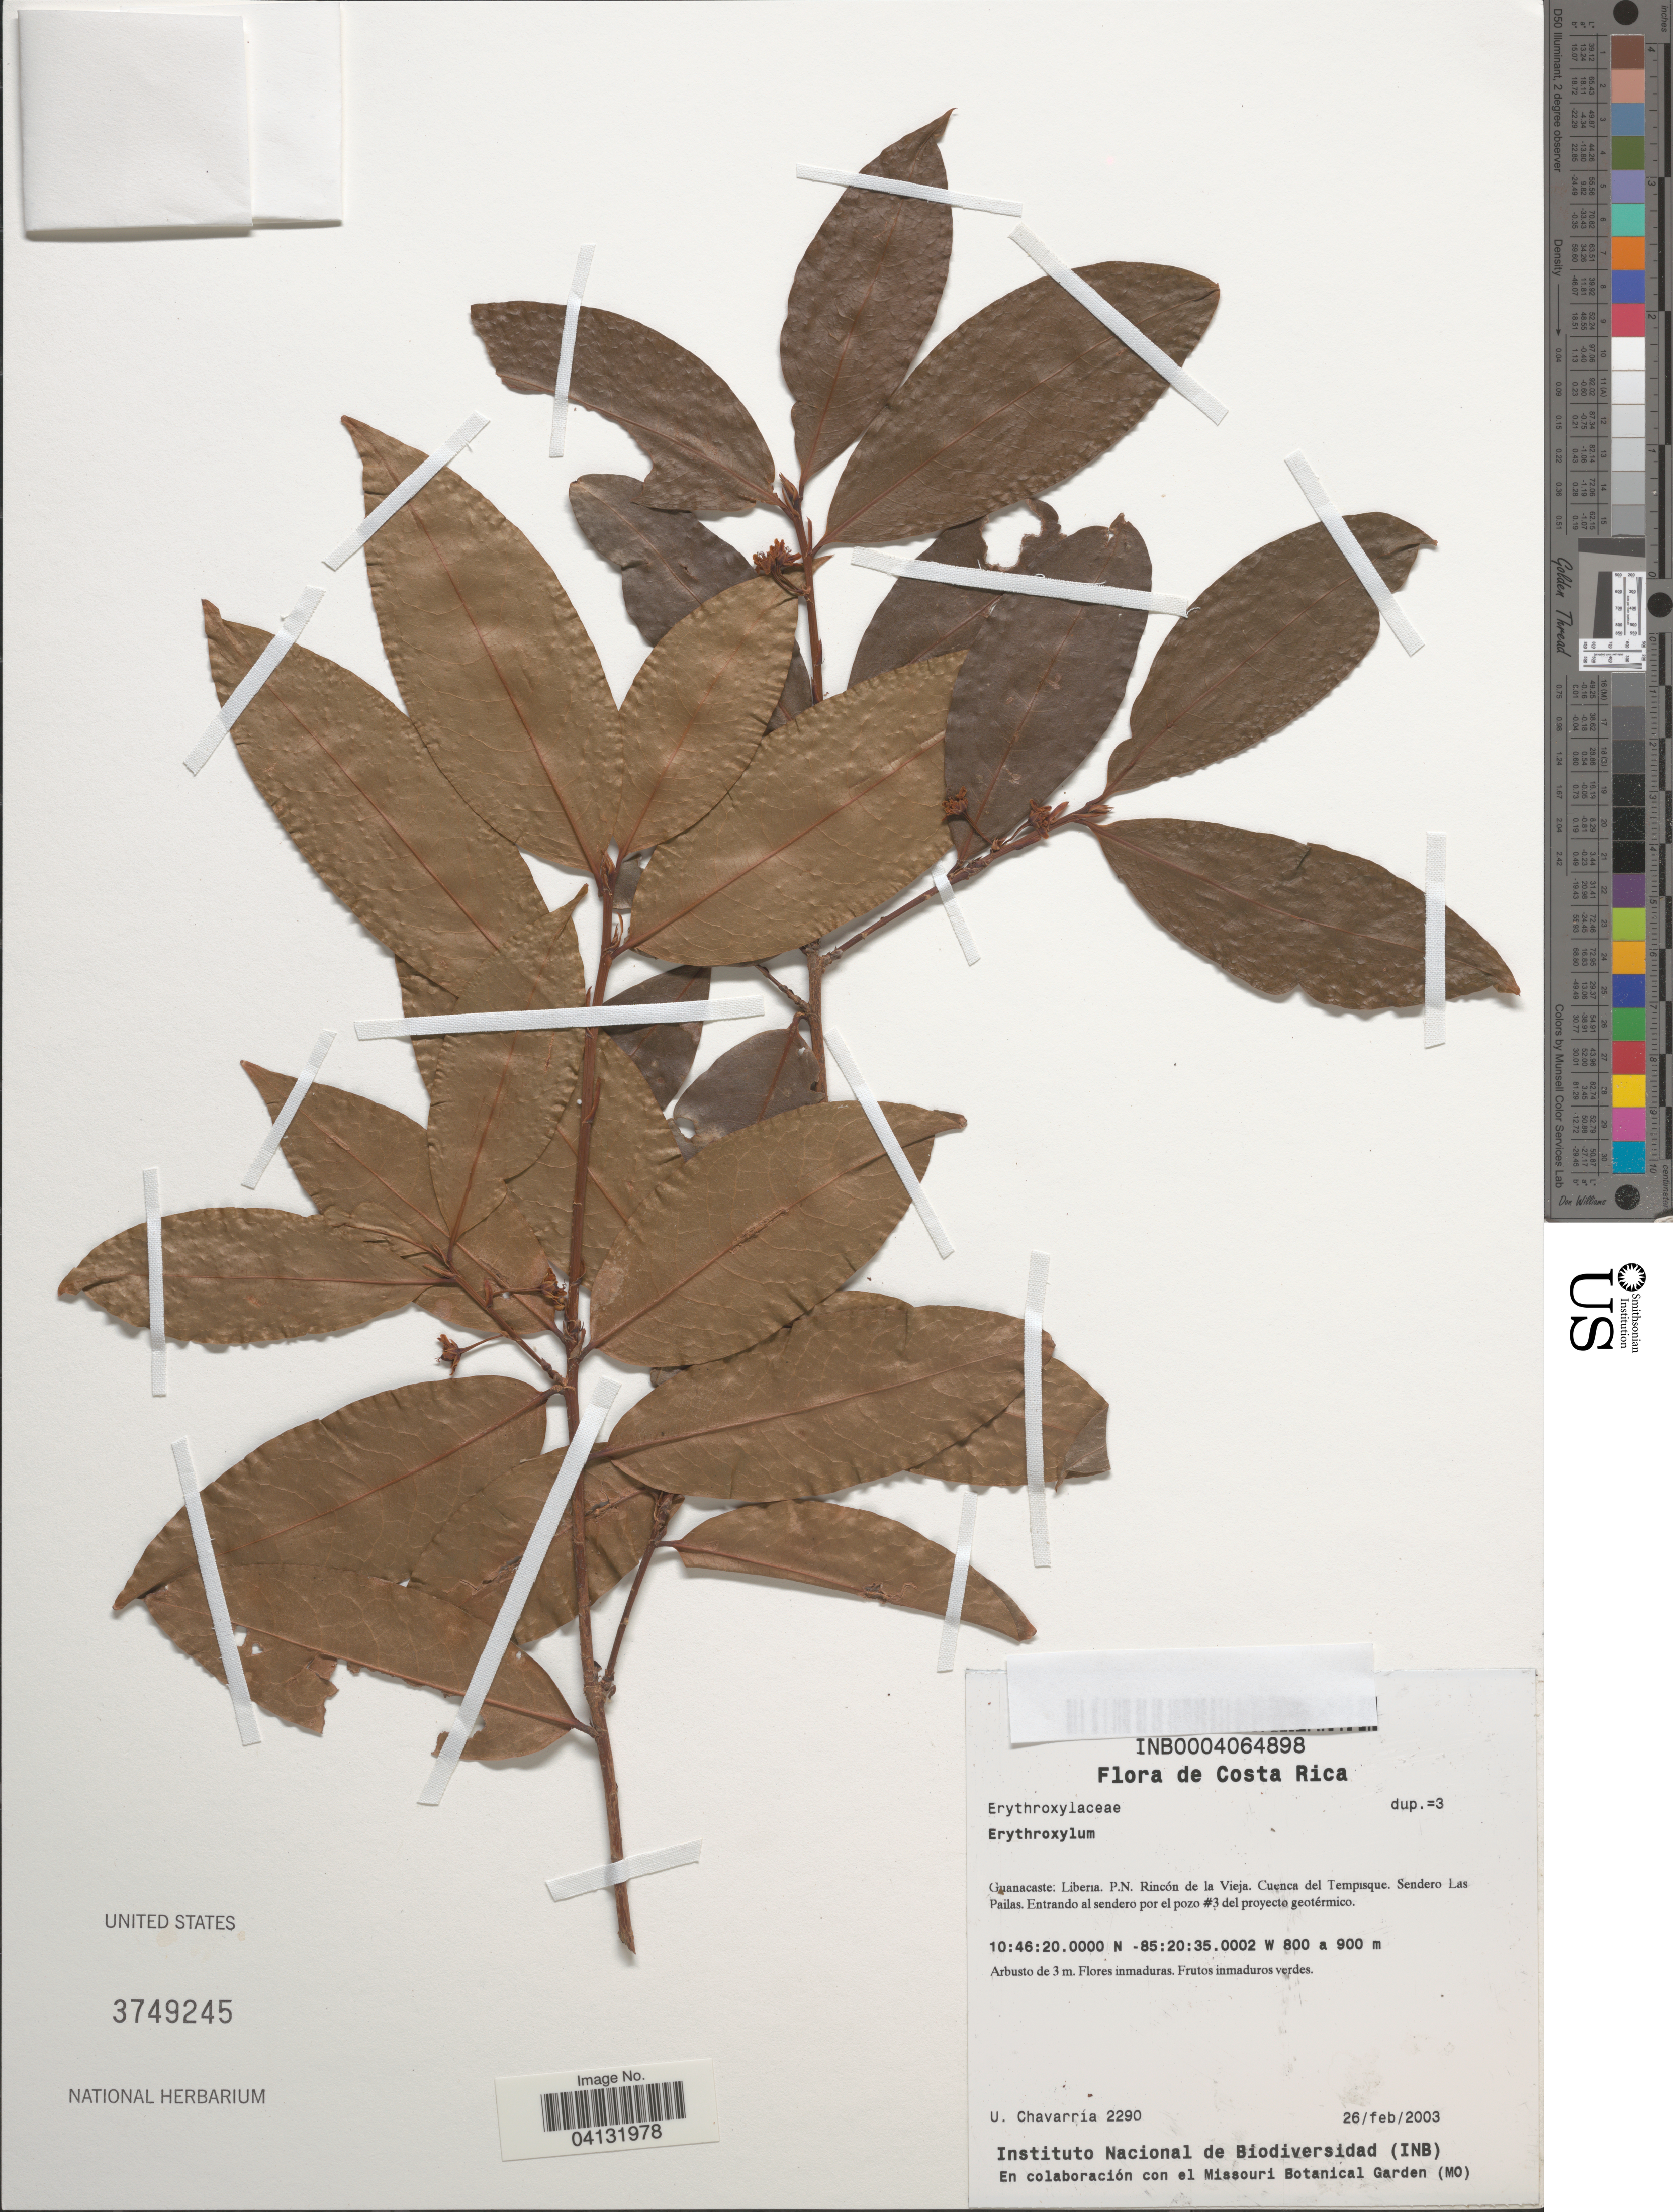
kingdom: Plantae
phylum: Tracheophyta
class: Magnoliopsida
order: Malpighiales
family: Erythroxylaceae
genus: Erythroxylum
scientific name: Erythroxylum sp.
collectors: U. Chavarría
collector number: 2290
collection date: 2003-02-26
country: Costa Rica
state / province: Guanacaste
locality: Liberia. P.N. Rincón de la Vieja. Cuenca del Tempisque. Sendero Las Pailas. Entrando al sendero por el pozo #3 del proyecto geotérmico.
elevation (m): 800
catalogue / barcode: US 3749245